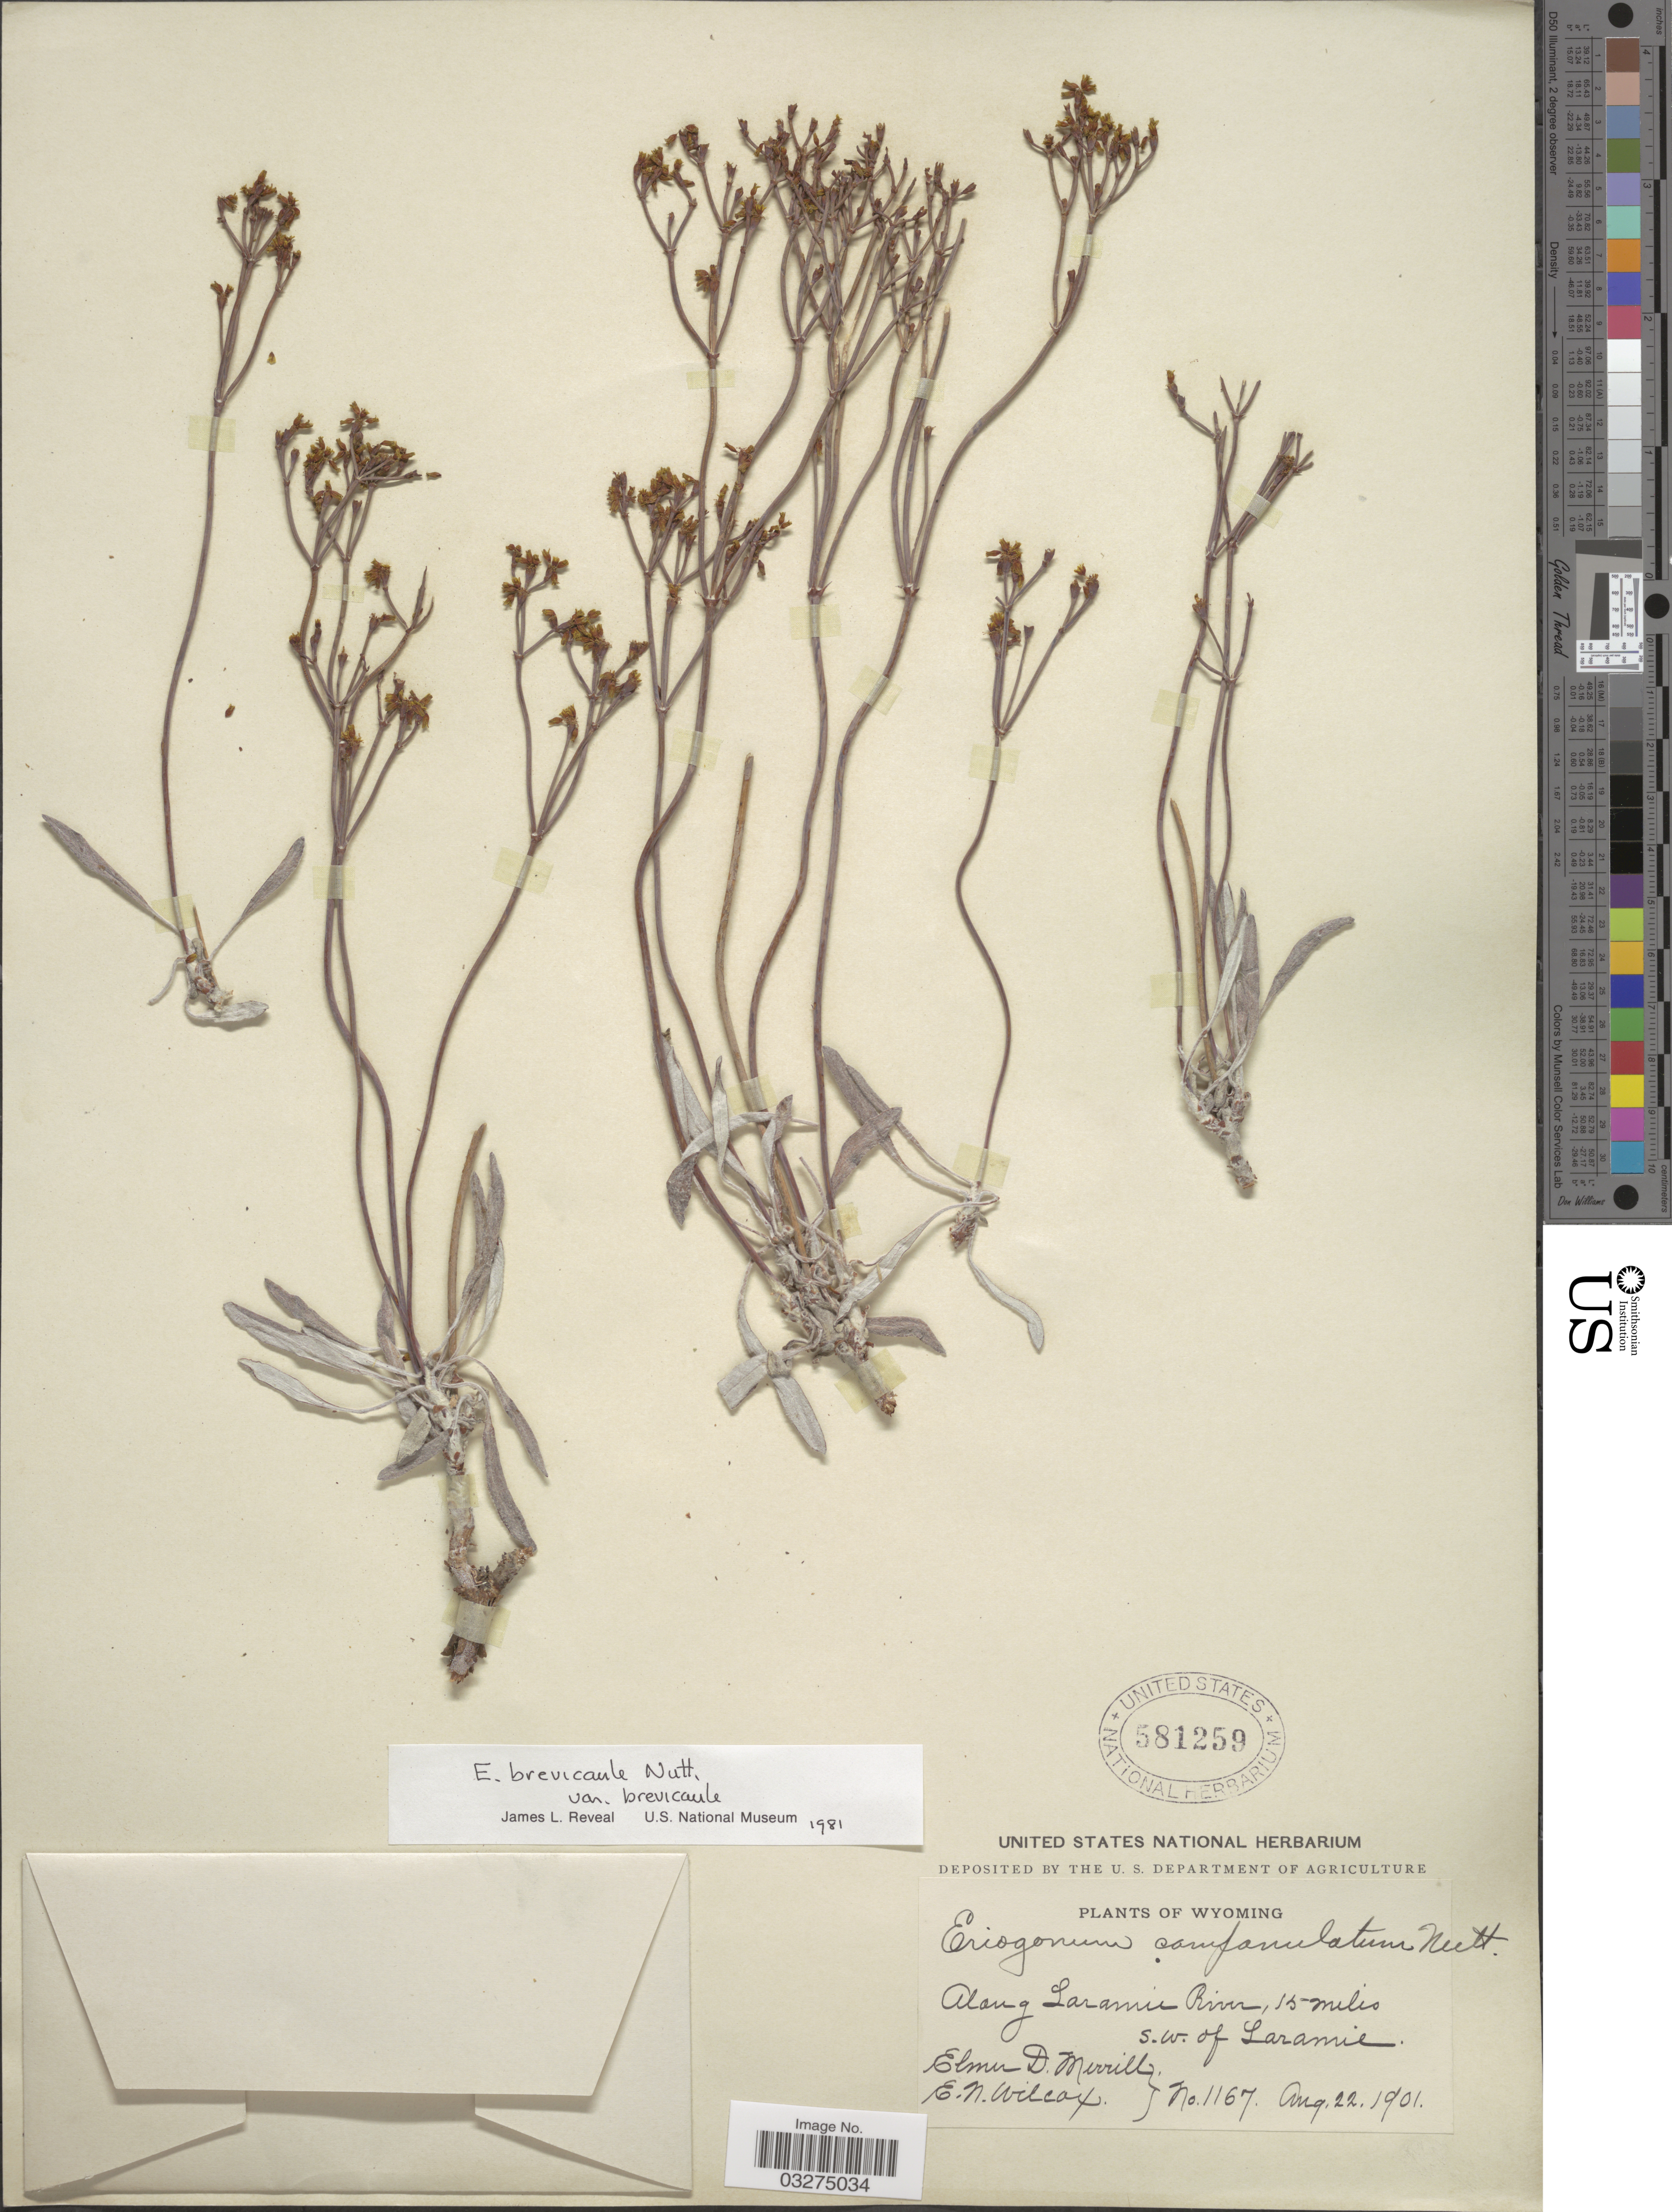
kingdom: Plantae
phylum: Tracheophyta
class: Magnoliopsida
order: Caryophyllales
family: Polygonaceae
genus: Eriogonum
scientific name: Eriogonum brevicaule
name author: Nutt.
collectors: E. D. Merrill & E. Wilcox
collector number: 1167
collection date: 1901-08-22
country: United States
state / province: Wyoming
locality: Along Laramie River, 15 miles s.w. of Laramie.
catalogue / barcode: US 581259